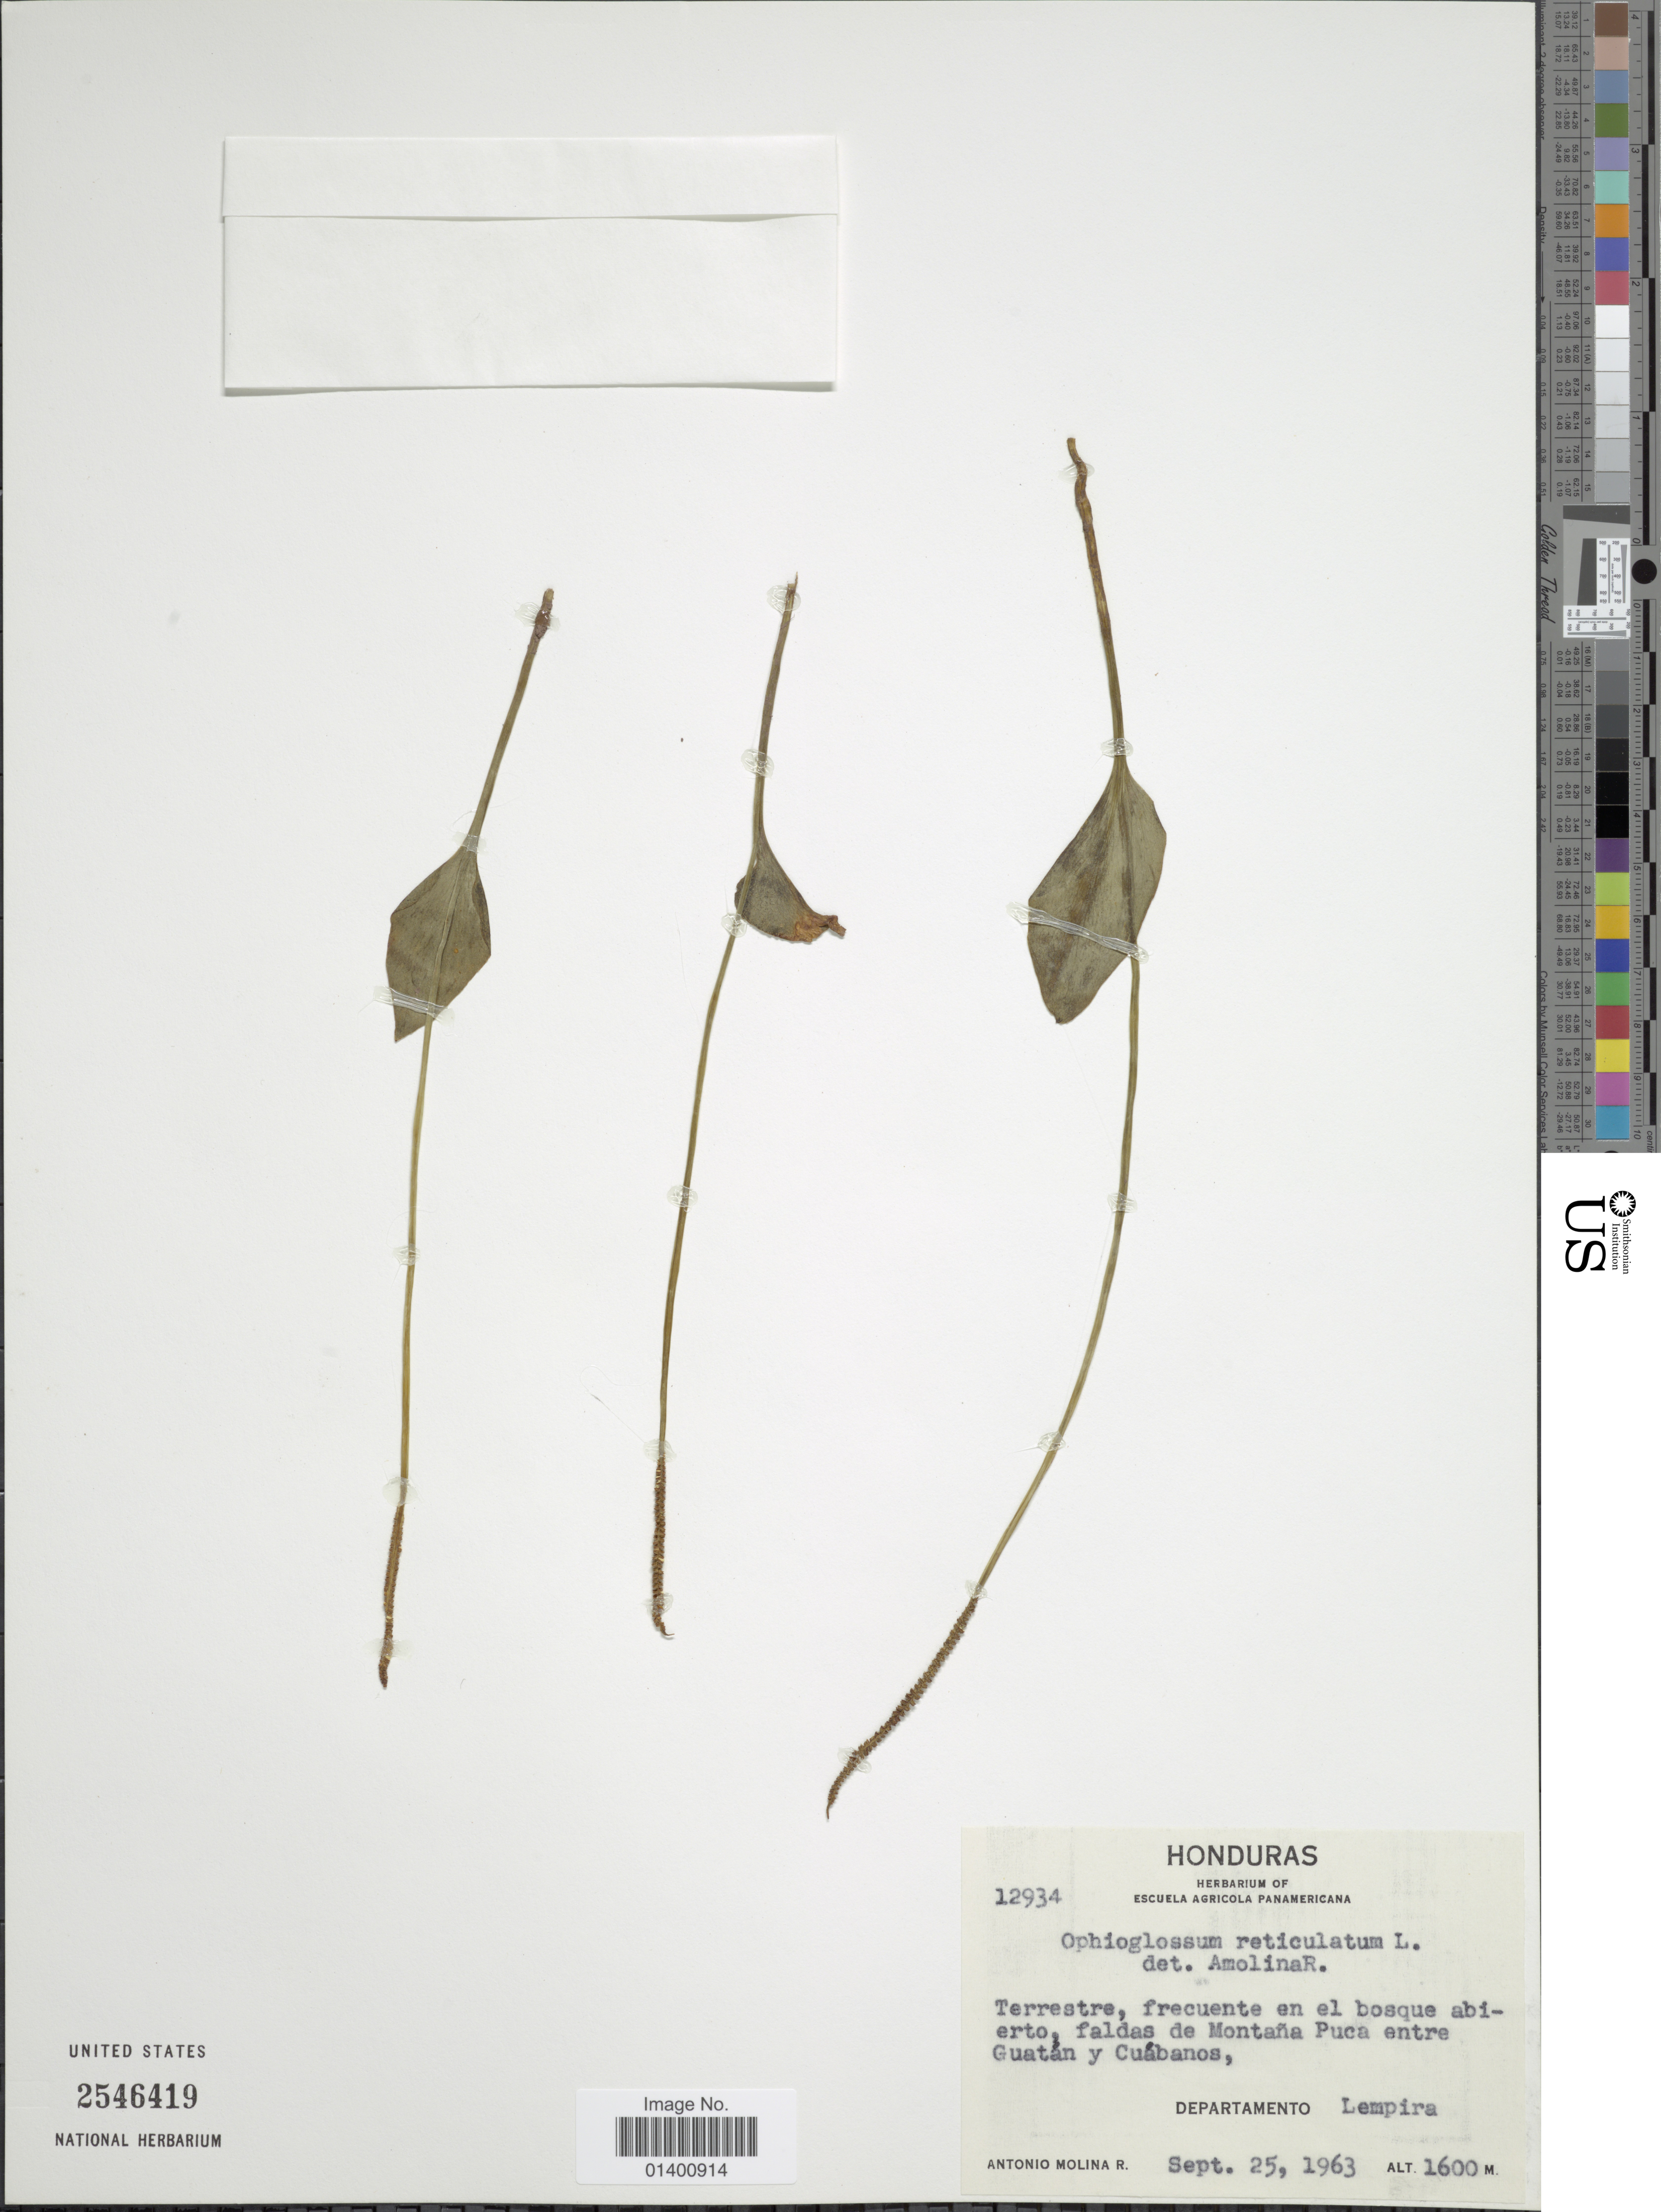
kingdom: Plantae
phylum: Tracheophyta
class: Polypodiopsida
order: Ophioglossales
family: Ophioglossaceae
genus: Ophioglossum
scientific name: Ophioglossum reticulatum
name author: L.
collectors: A. Molina R.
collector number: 12934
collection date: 1963-09-25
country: Honduras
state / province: Lempira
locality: Faldas de Montaña Puca entre Duatán y Cuábanos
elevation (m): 1600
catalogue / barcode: US 2546419